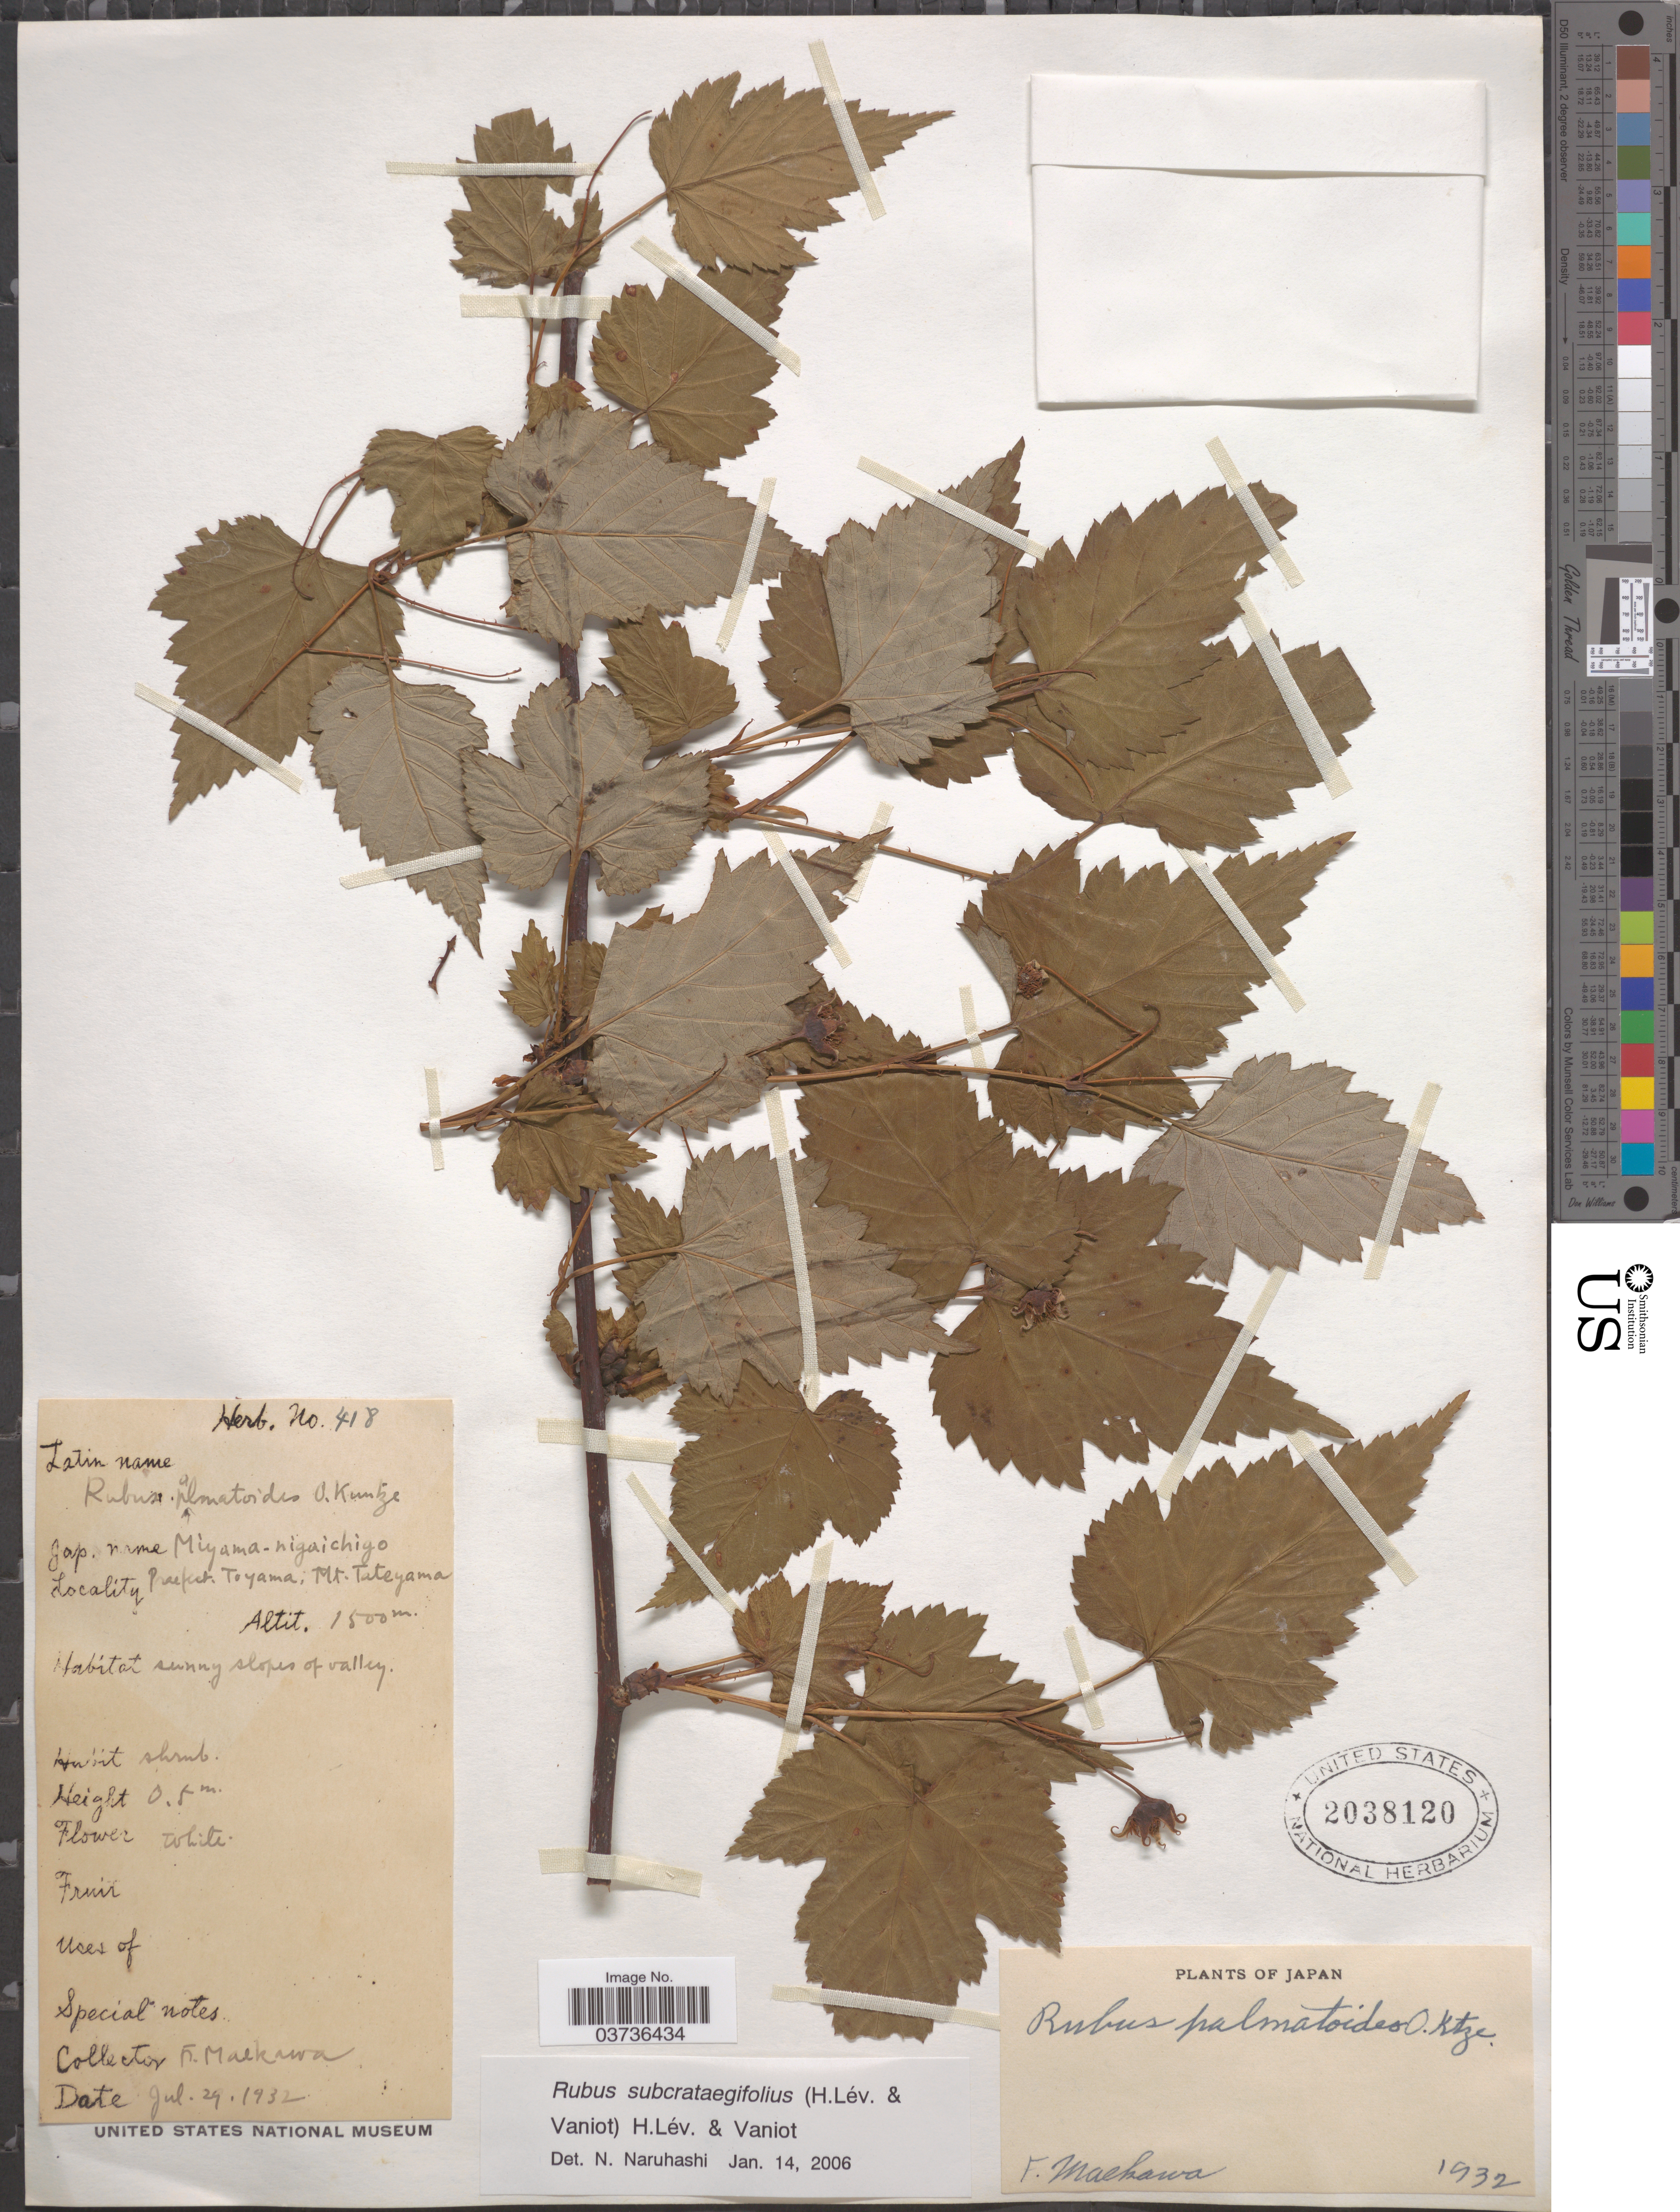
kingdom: Plantae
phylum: Tracheophyta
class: Magnoliopsida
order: Rosales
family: Rosaceae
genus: Rubus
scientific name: Rubus subcrataegifolius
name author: (H. Lév. & Vaniot) H. Lév.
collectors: F. Maekawa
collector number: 418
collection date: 1932-07-29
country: Japan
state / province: Toyama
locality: Prefect. Toyama; Mt. Tateyama.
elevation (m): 1500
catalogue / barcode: US 2038120